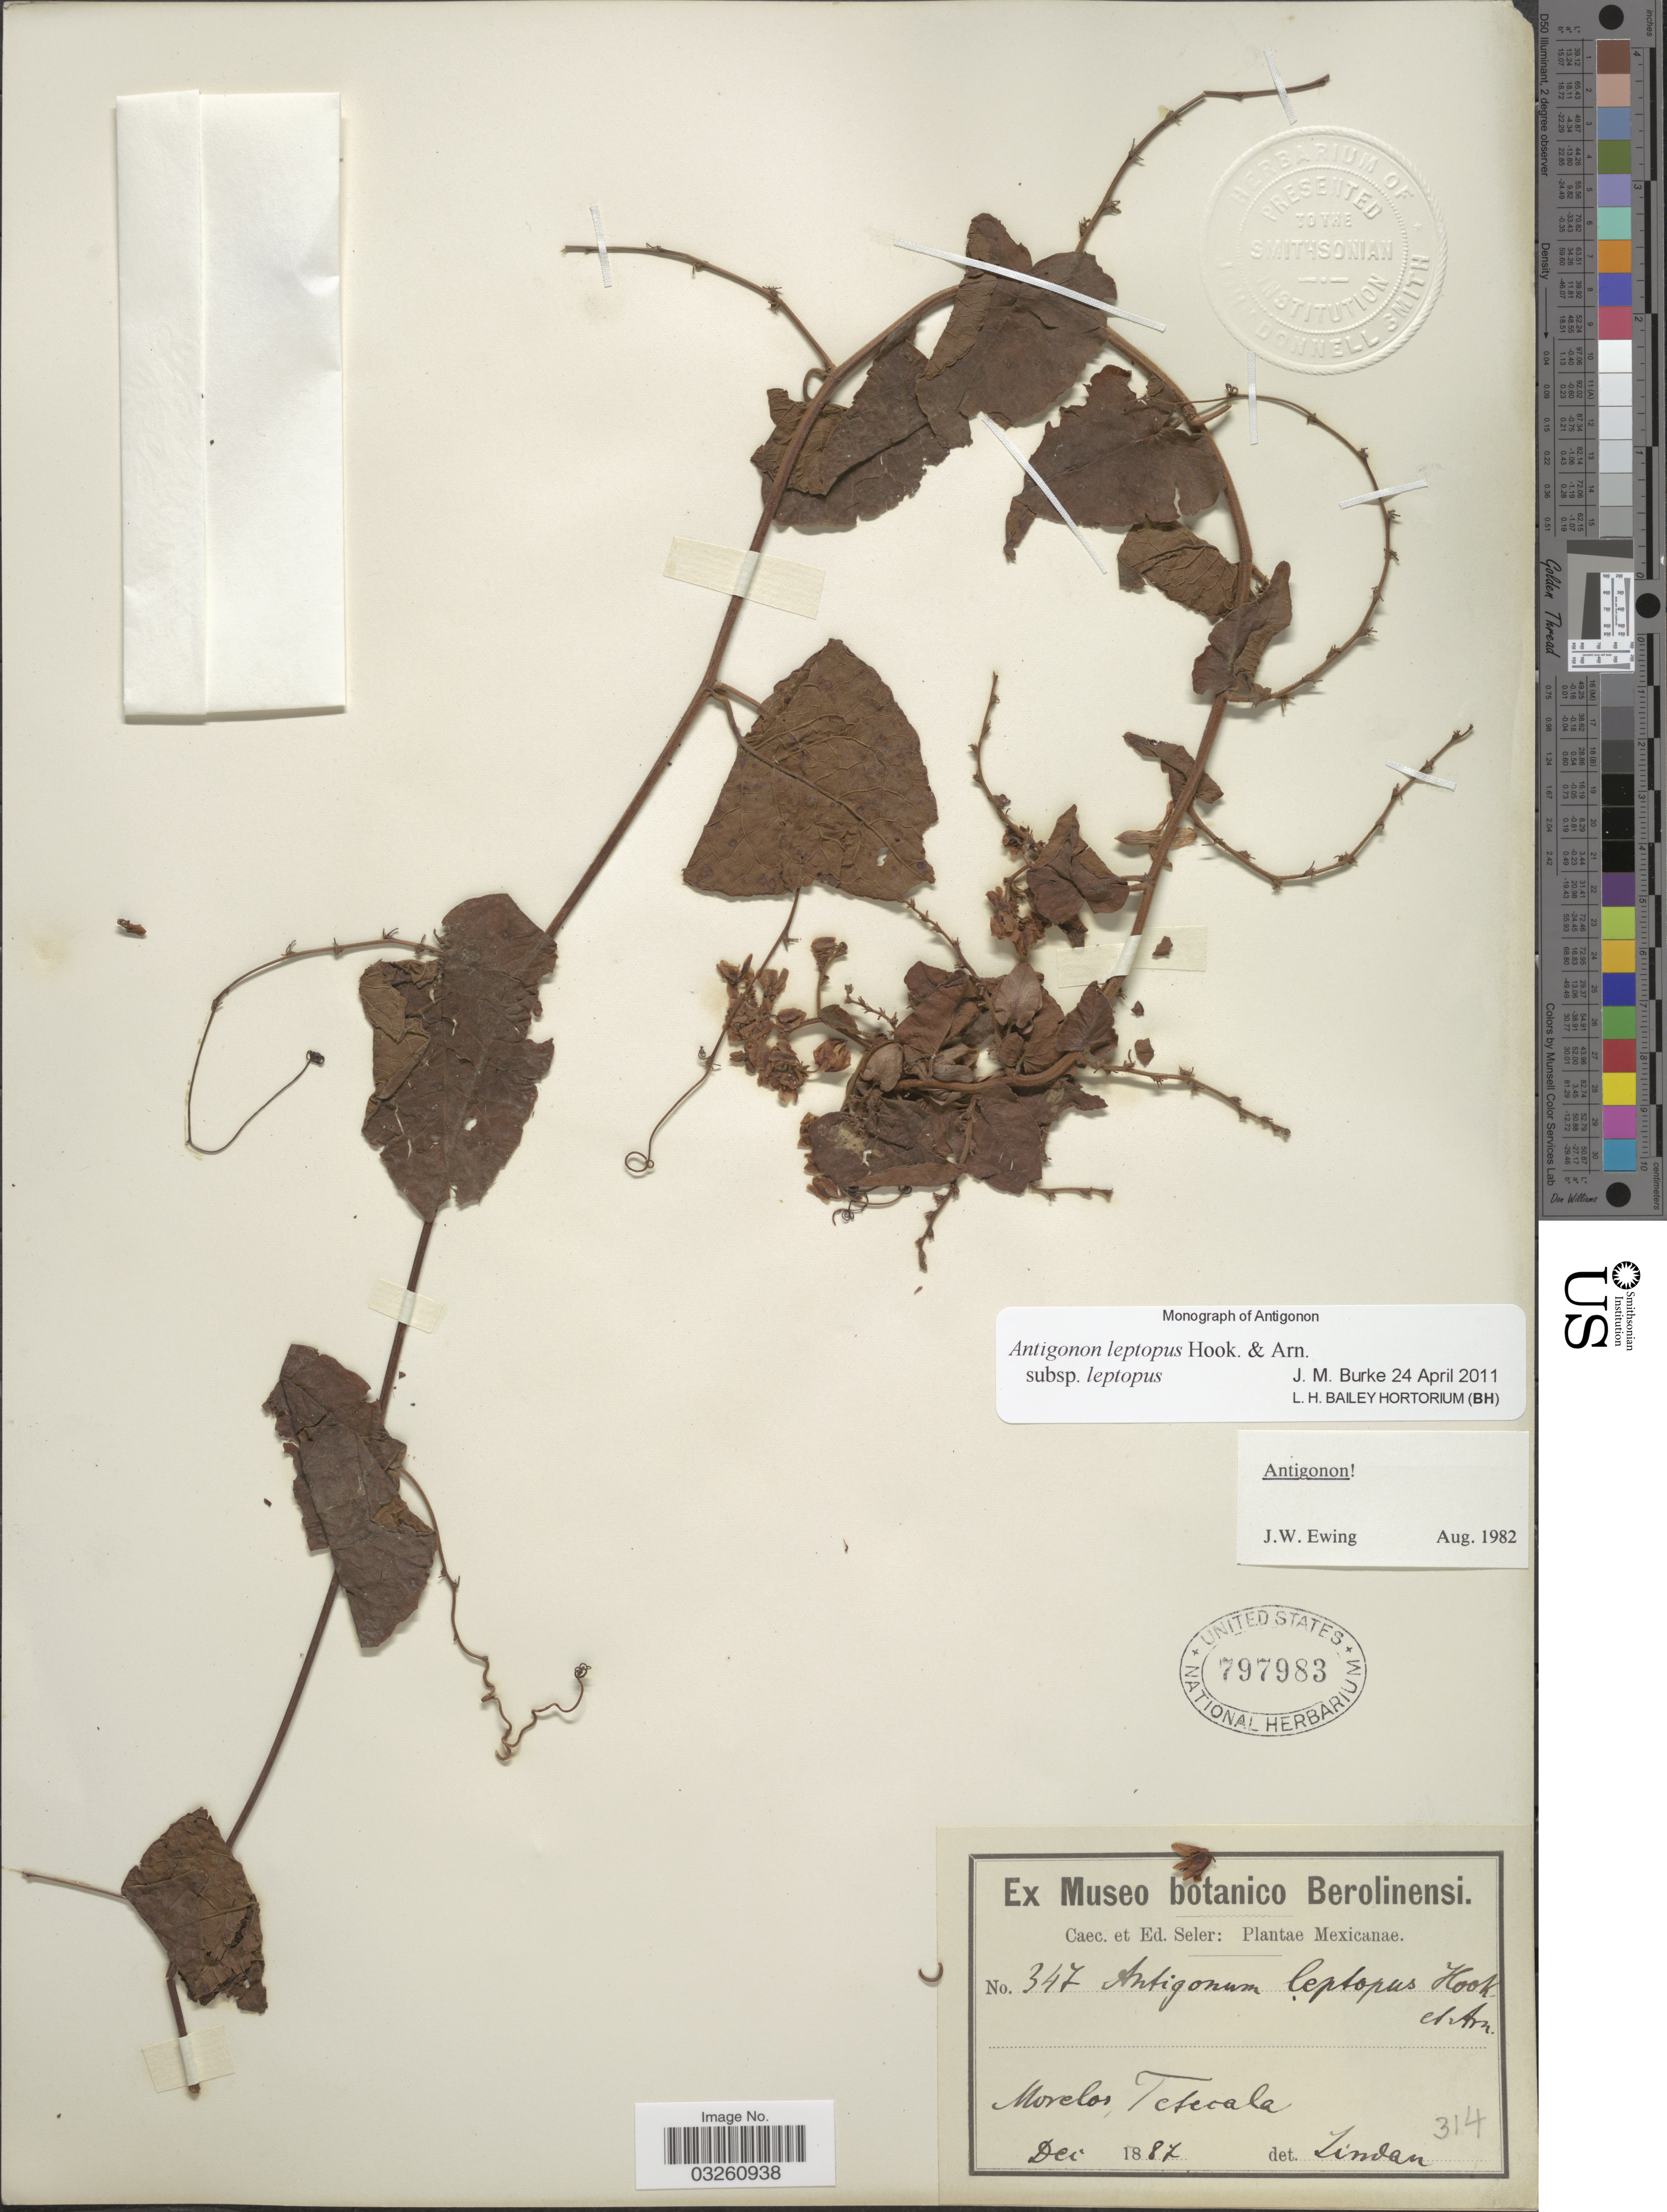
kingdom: Plantae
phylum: Tracheophyta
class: Magnoliopsida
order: Caryophyllales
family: Polygonaceae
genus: Antigonon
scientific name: Antigonon leptopus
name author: Hook. & Arn.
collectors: ex Caec. et Ed Seler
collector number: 347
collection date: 1887-12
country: Mexico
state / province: Morelos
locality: Tetecala.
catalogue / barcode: US 797983